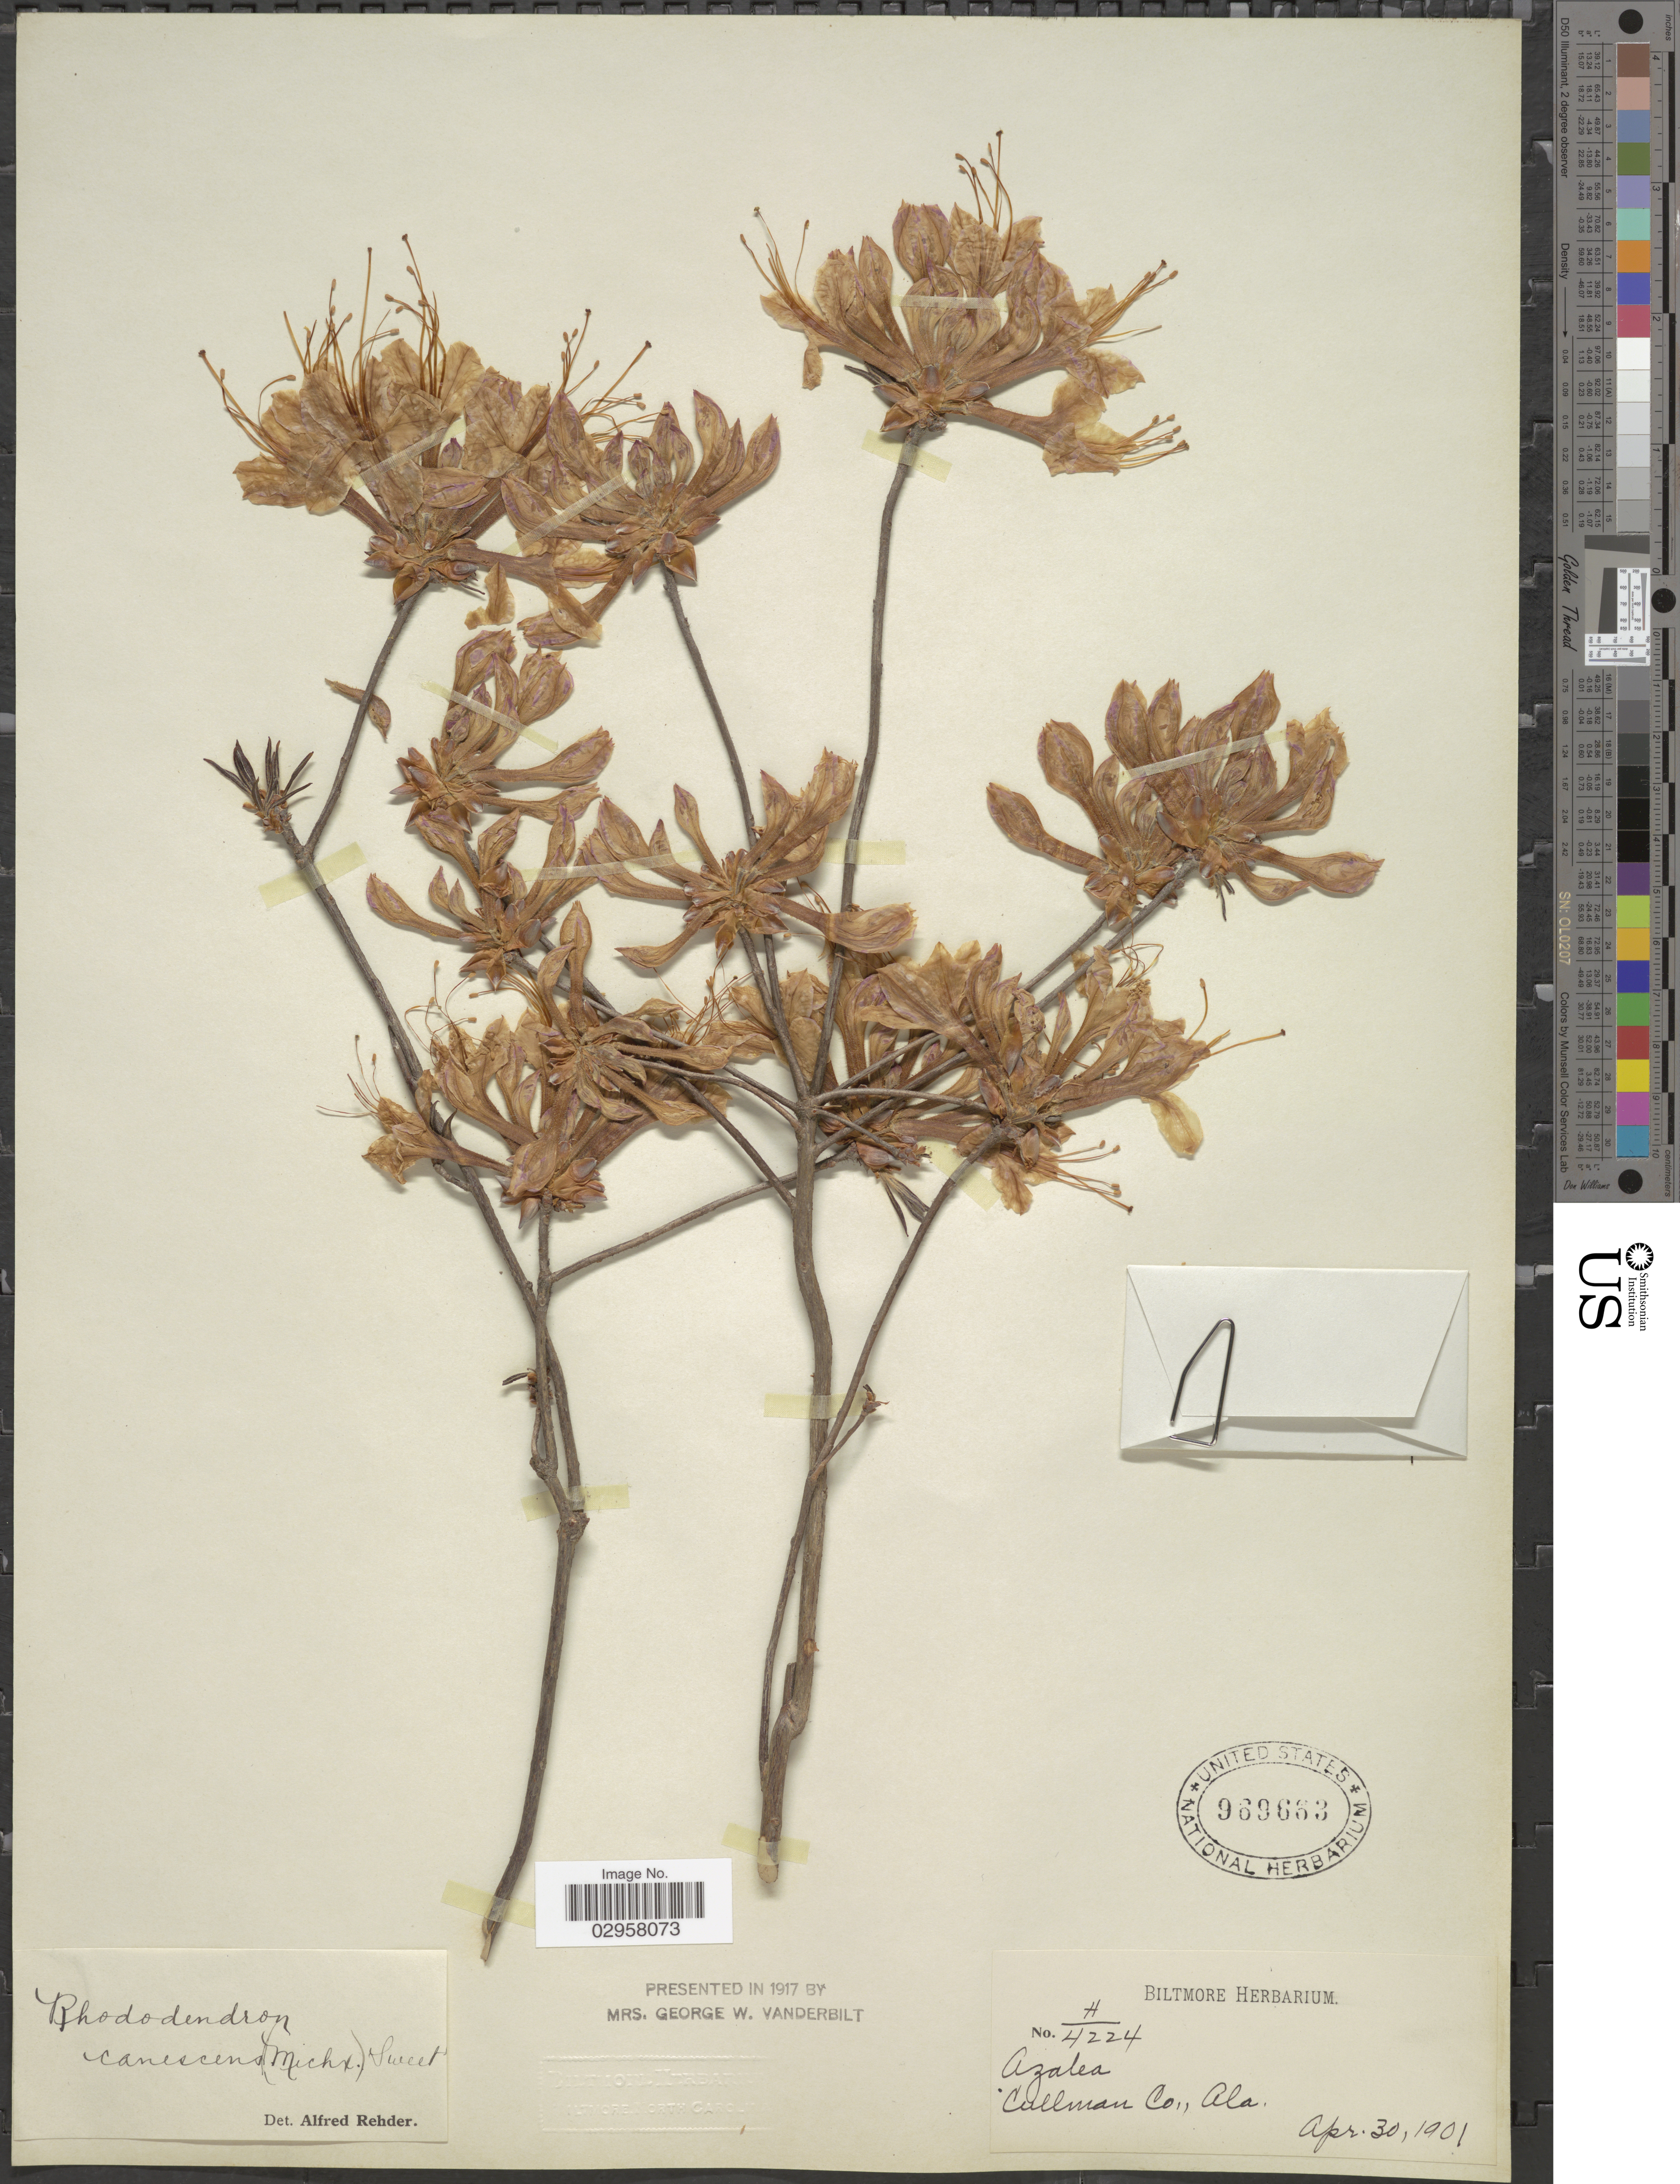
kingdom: Plantae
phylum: Tracheophyta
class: Magnoliopsida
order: Ericales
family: Ericaceae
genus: Rhododendron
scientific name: Rhododendron canescens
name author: (Michx.) Sweet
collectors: ex herb. Biltmore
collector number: H/4224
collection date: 1901-04-30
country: United States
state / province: Alabama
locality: Cullman Co.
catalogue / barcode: US 969663